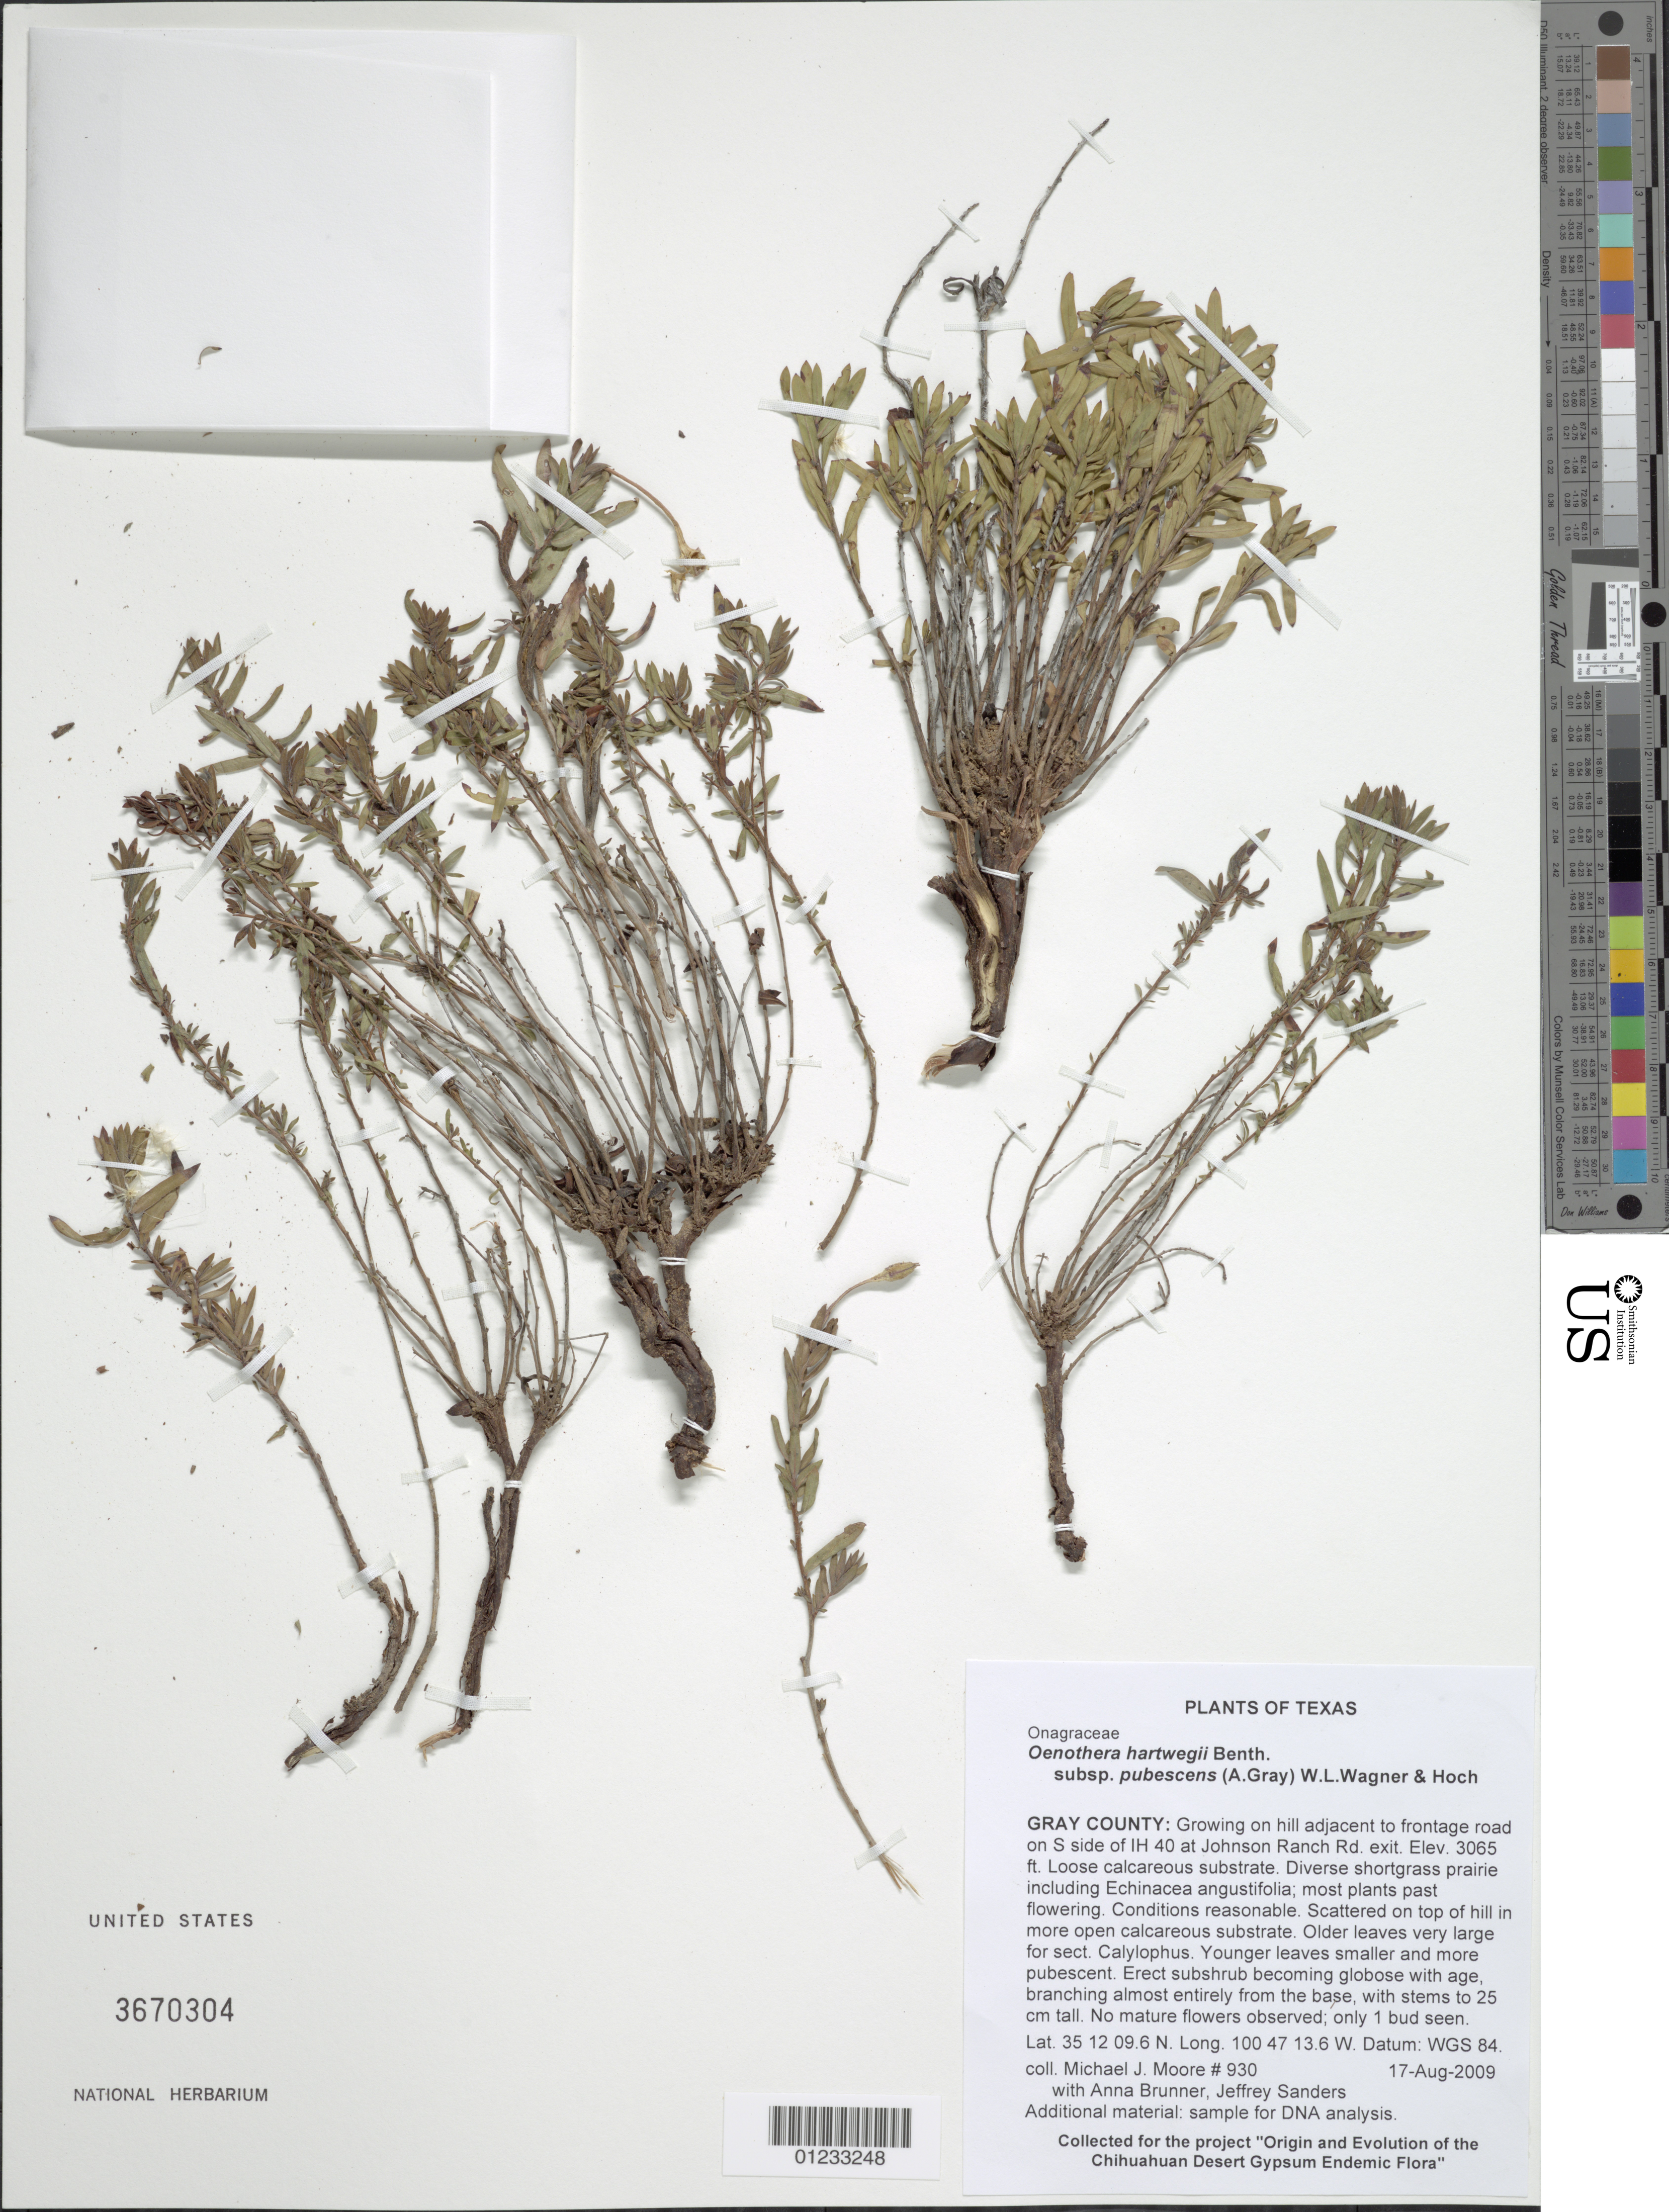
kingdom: Plantae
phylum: Tracheophyta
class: Magnoliopsida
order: Myrtales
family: Onagraceae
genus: Oenothera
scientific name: Oenothera hartwegii subsp. pubescens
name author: (A. Gray) W.L. Wagner & Hoch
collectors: M. J. Moore, A. Brunner & J. Sanders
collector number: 930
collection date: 2005-08-16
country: United States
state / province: Texas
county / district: Gray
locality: Growing on hill adjacent to frontage road on S side of IH 40 at Johnson Ranch Rd. exit.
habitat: Loose calcareous substrate. Diverse shortgrass prairie including Echinacea angustifolia; most plants past flowering. Conditions reasonable.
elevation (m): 934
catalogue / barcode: US 3670304